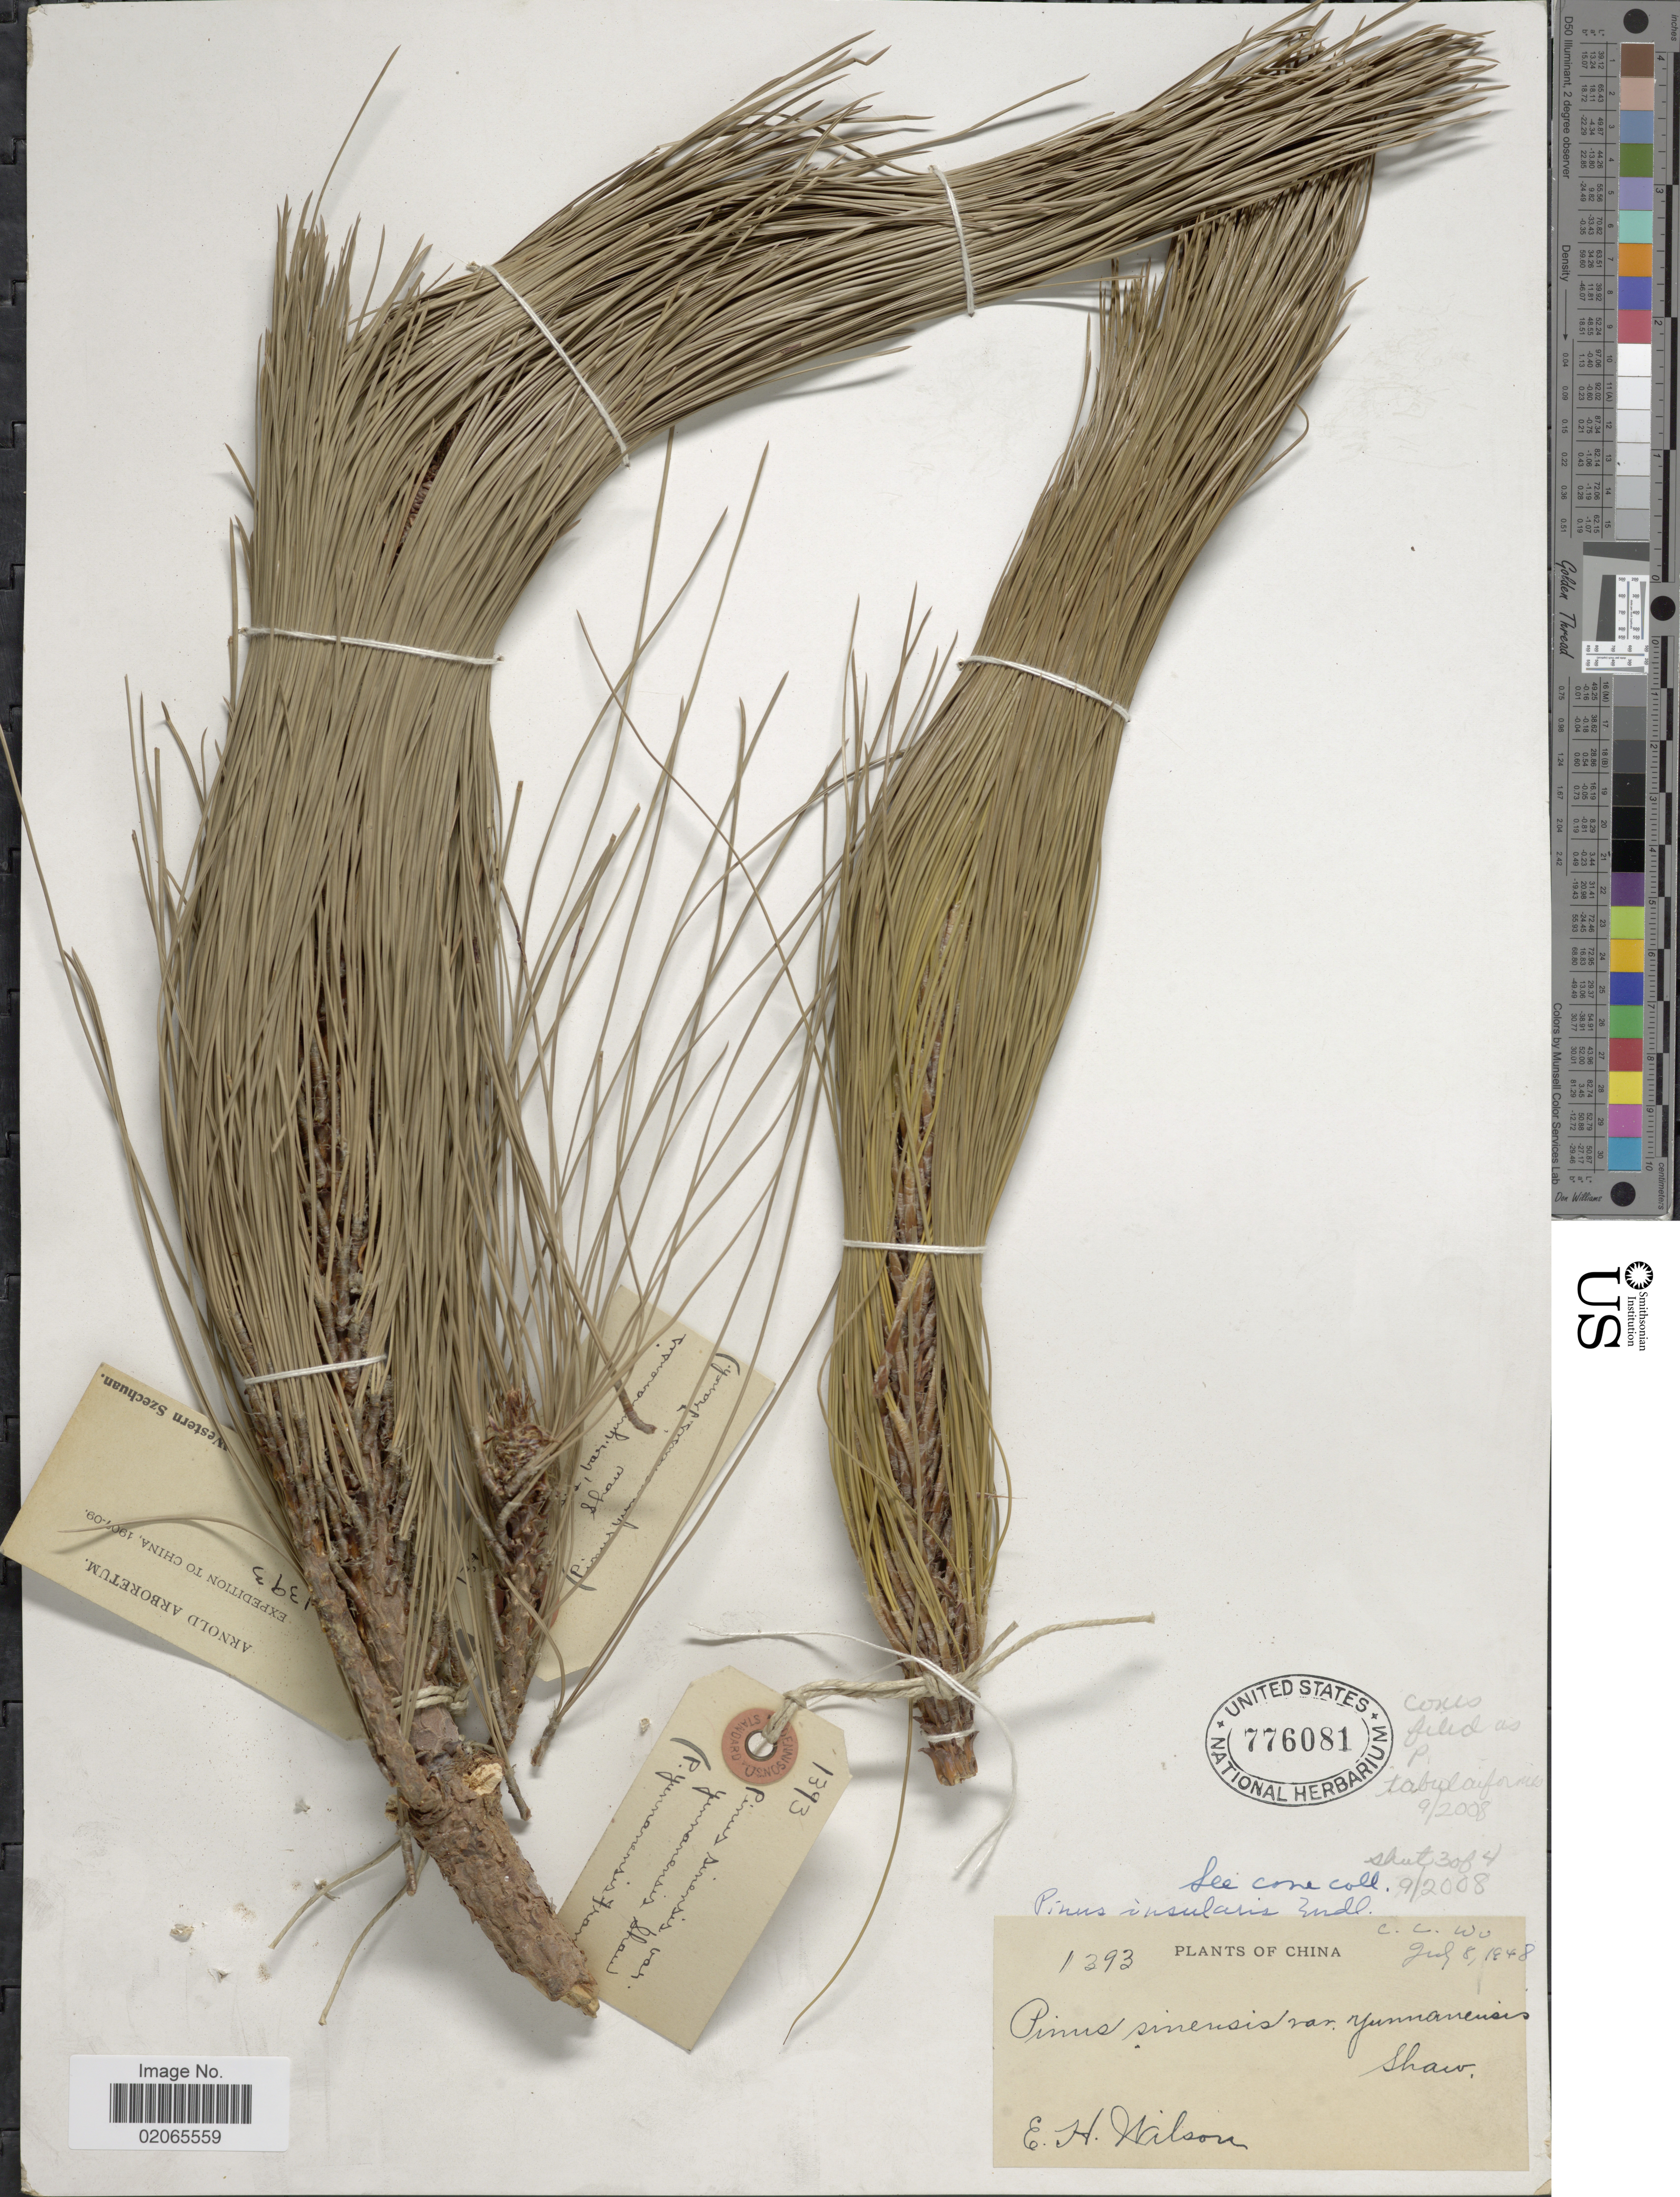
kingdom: Plantae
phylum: Tracheophyta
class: Pinopsida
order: Pinales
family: Pinaceae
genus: Pinus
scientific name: Pinus insularis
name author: Endl.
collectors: E. Wilson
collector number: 1393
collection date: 1907/1909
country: China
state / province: Sichuan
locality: Western Szechuan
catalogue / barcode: US 776081